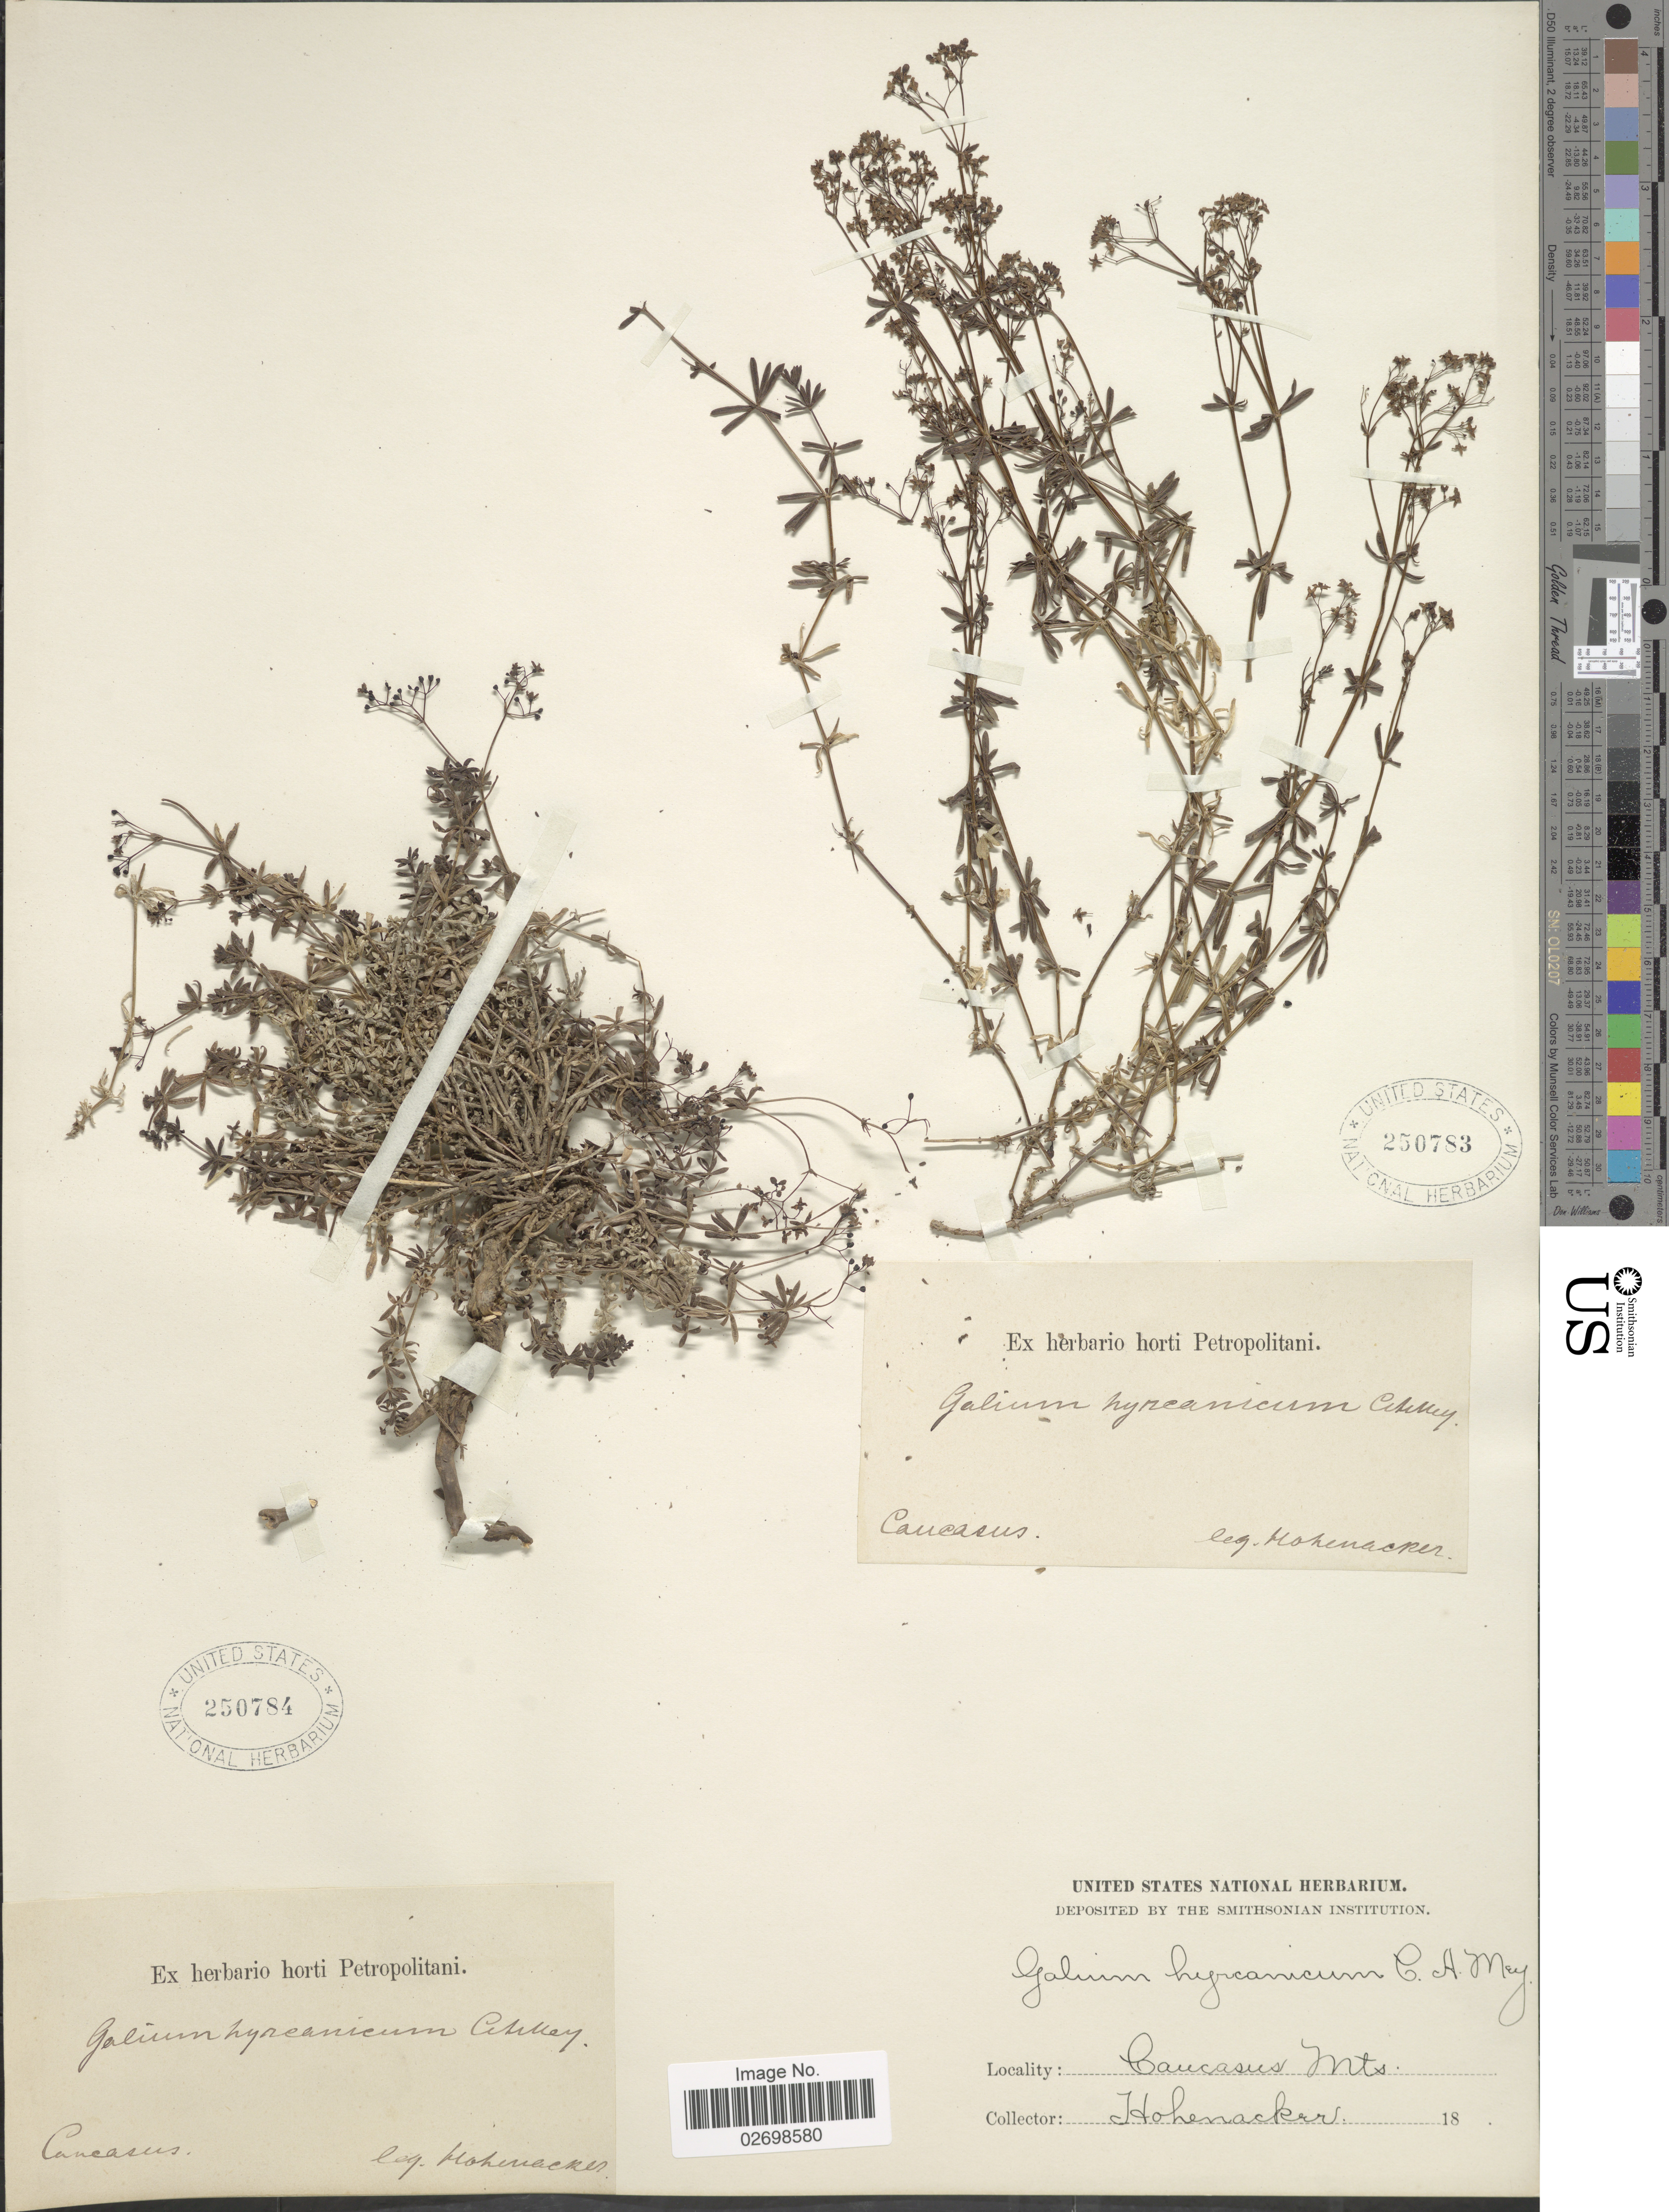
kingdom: Plantae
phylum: Tracheophyta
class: Magnoliopsida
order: Gentianales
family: Rubiaceae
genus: Galium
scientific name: Galium hyrcanicum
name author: C.A. Mey.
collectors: Hohenacker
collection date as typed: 18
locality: Caucasus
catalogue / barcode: US 250783